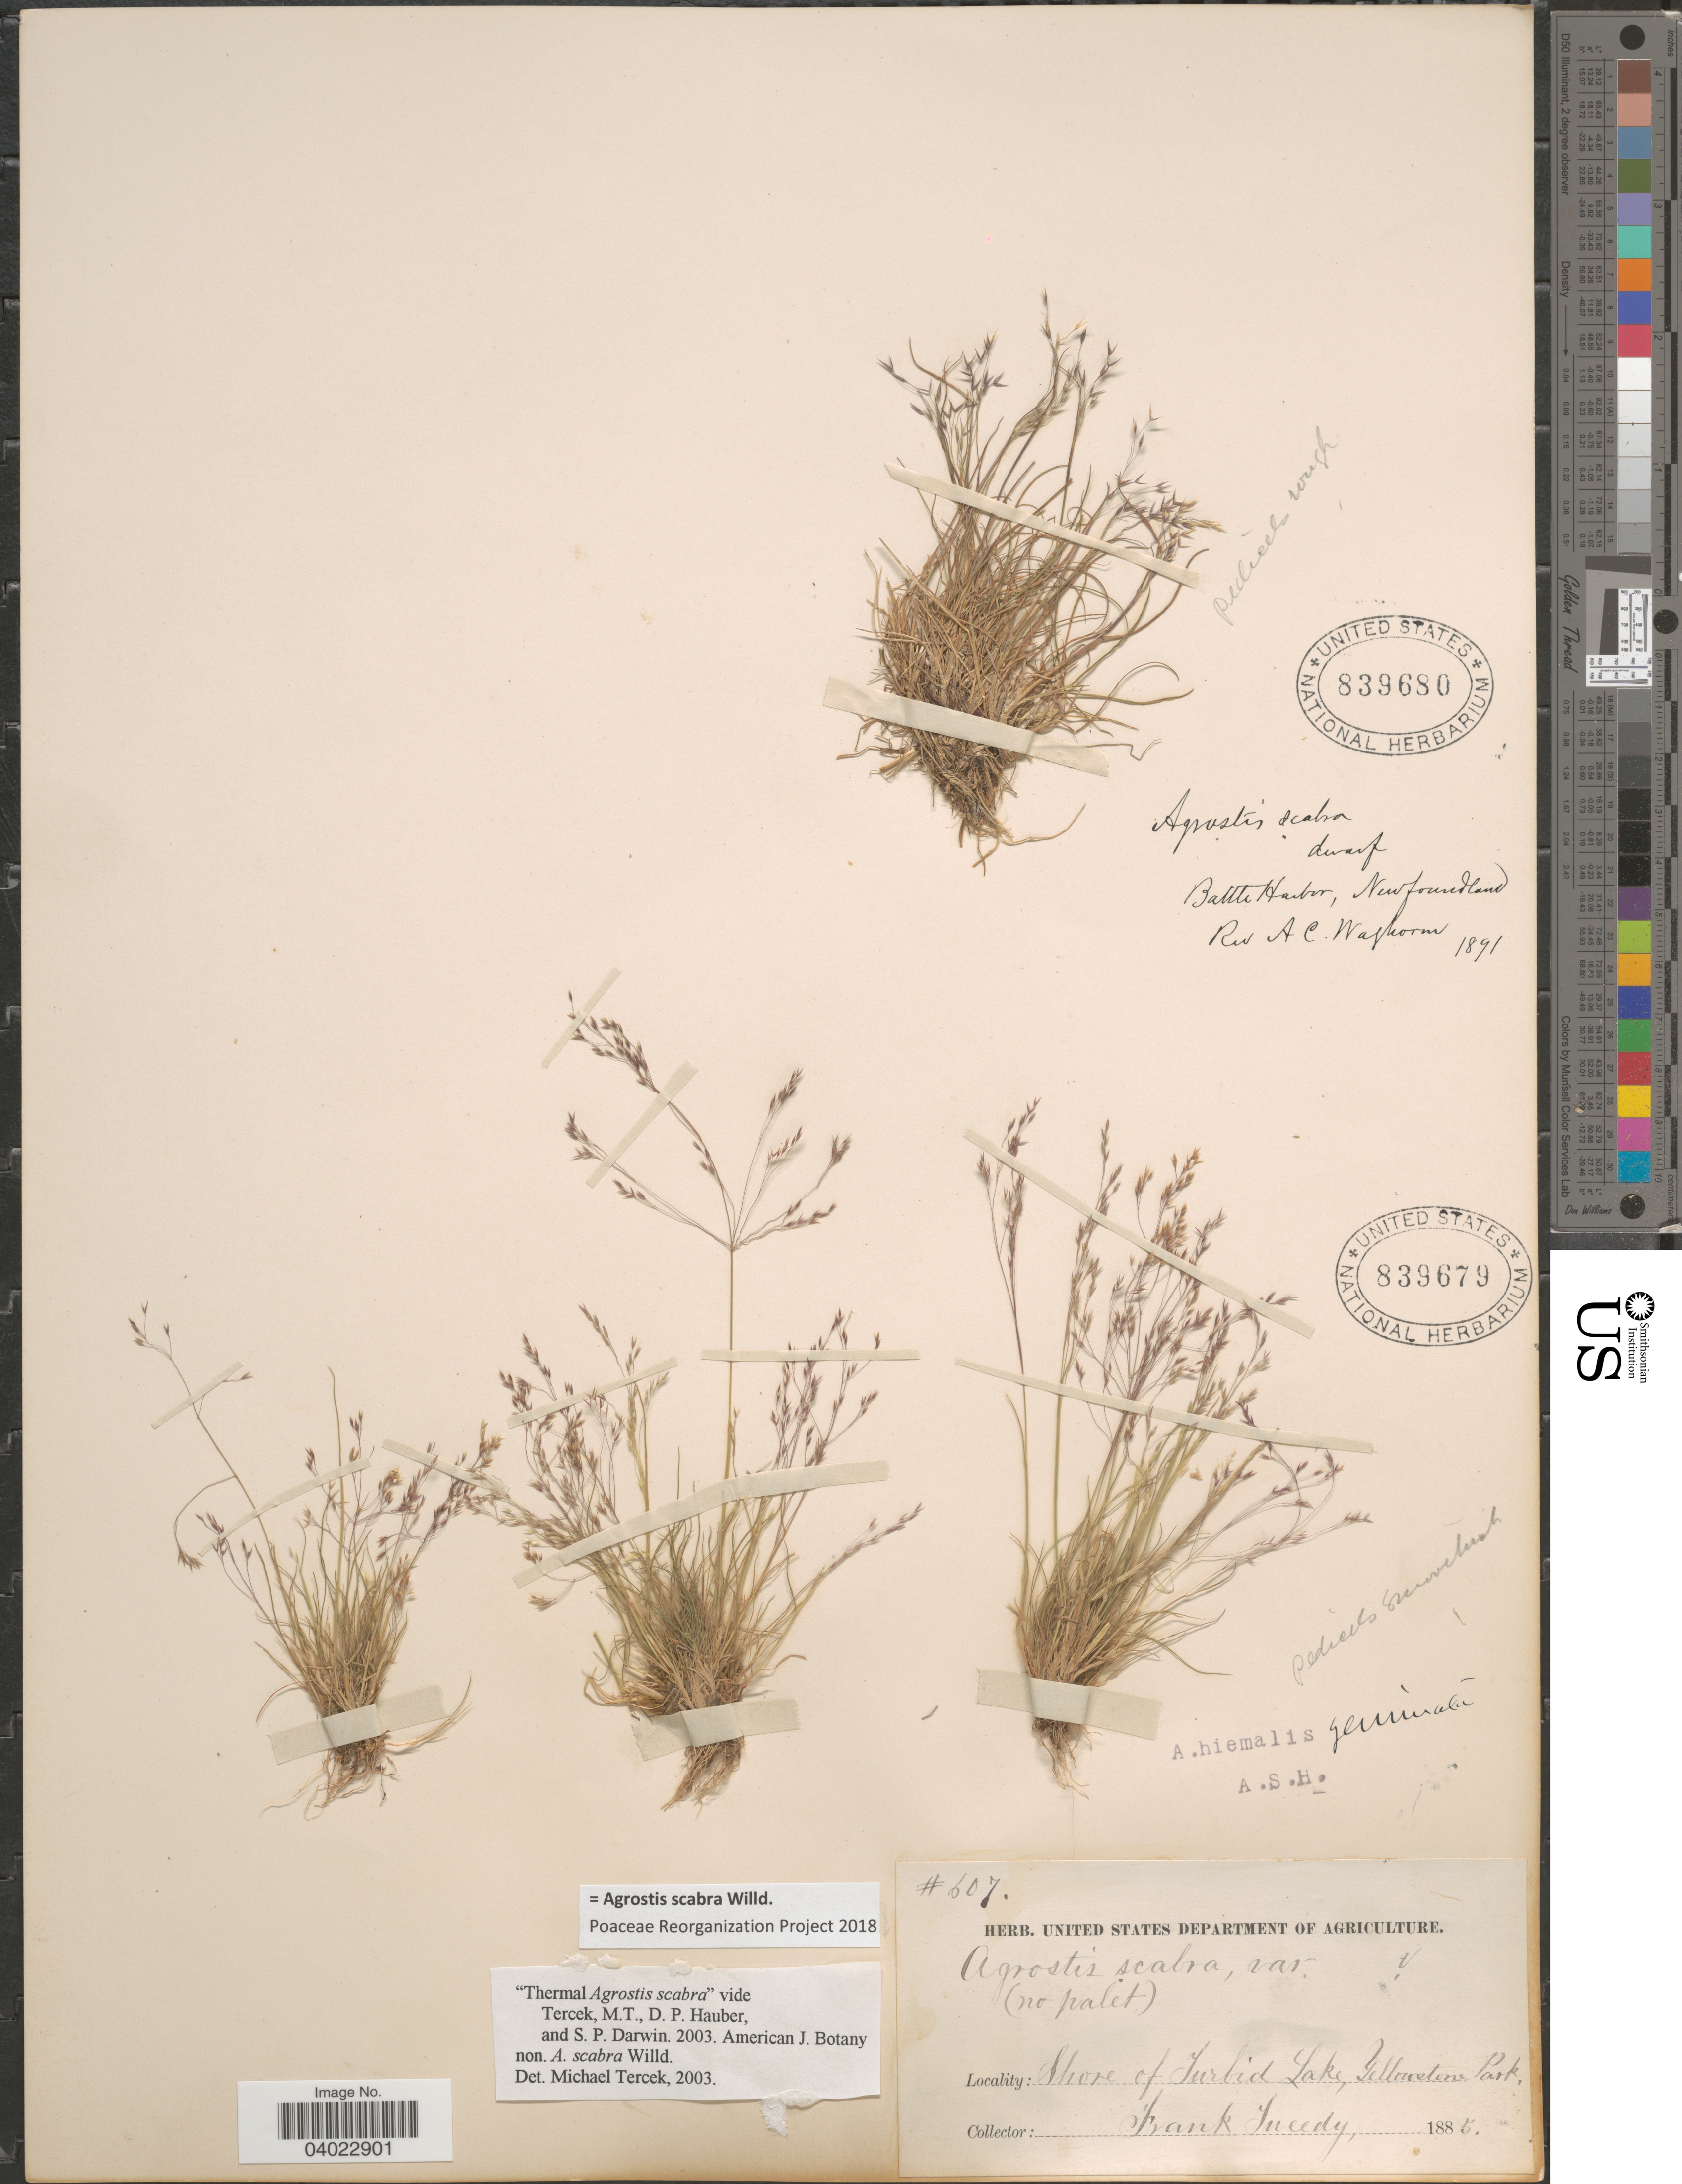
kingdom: Plantae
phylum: Tracheophyta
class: Liliopsida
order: Poales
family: Poaceae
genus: Agrostis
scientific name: Agrostis scabra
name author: Willd.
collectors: F. Tweedy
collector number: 607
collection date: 1885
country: United States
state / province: Wyoming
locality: Shore of Turbid Lake, Yellowstone Park.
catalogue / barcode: US 839679-2